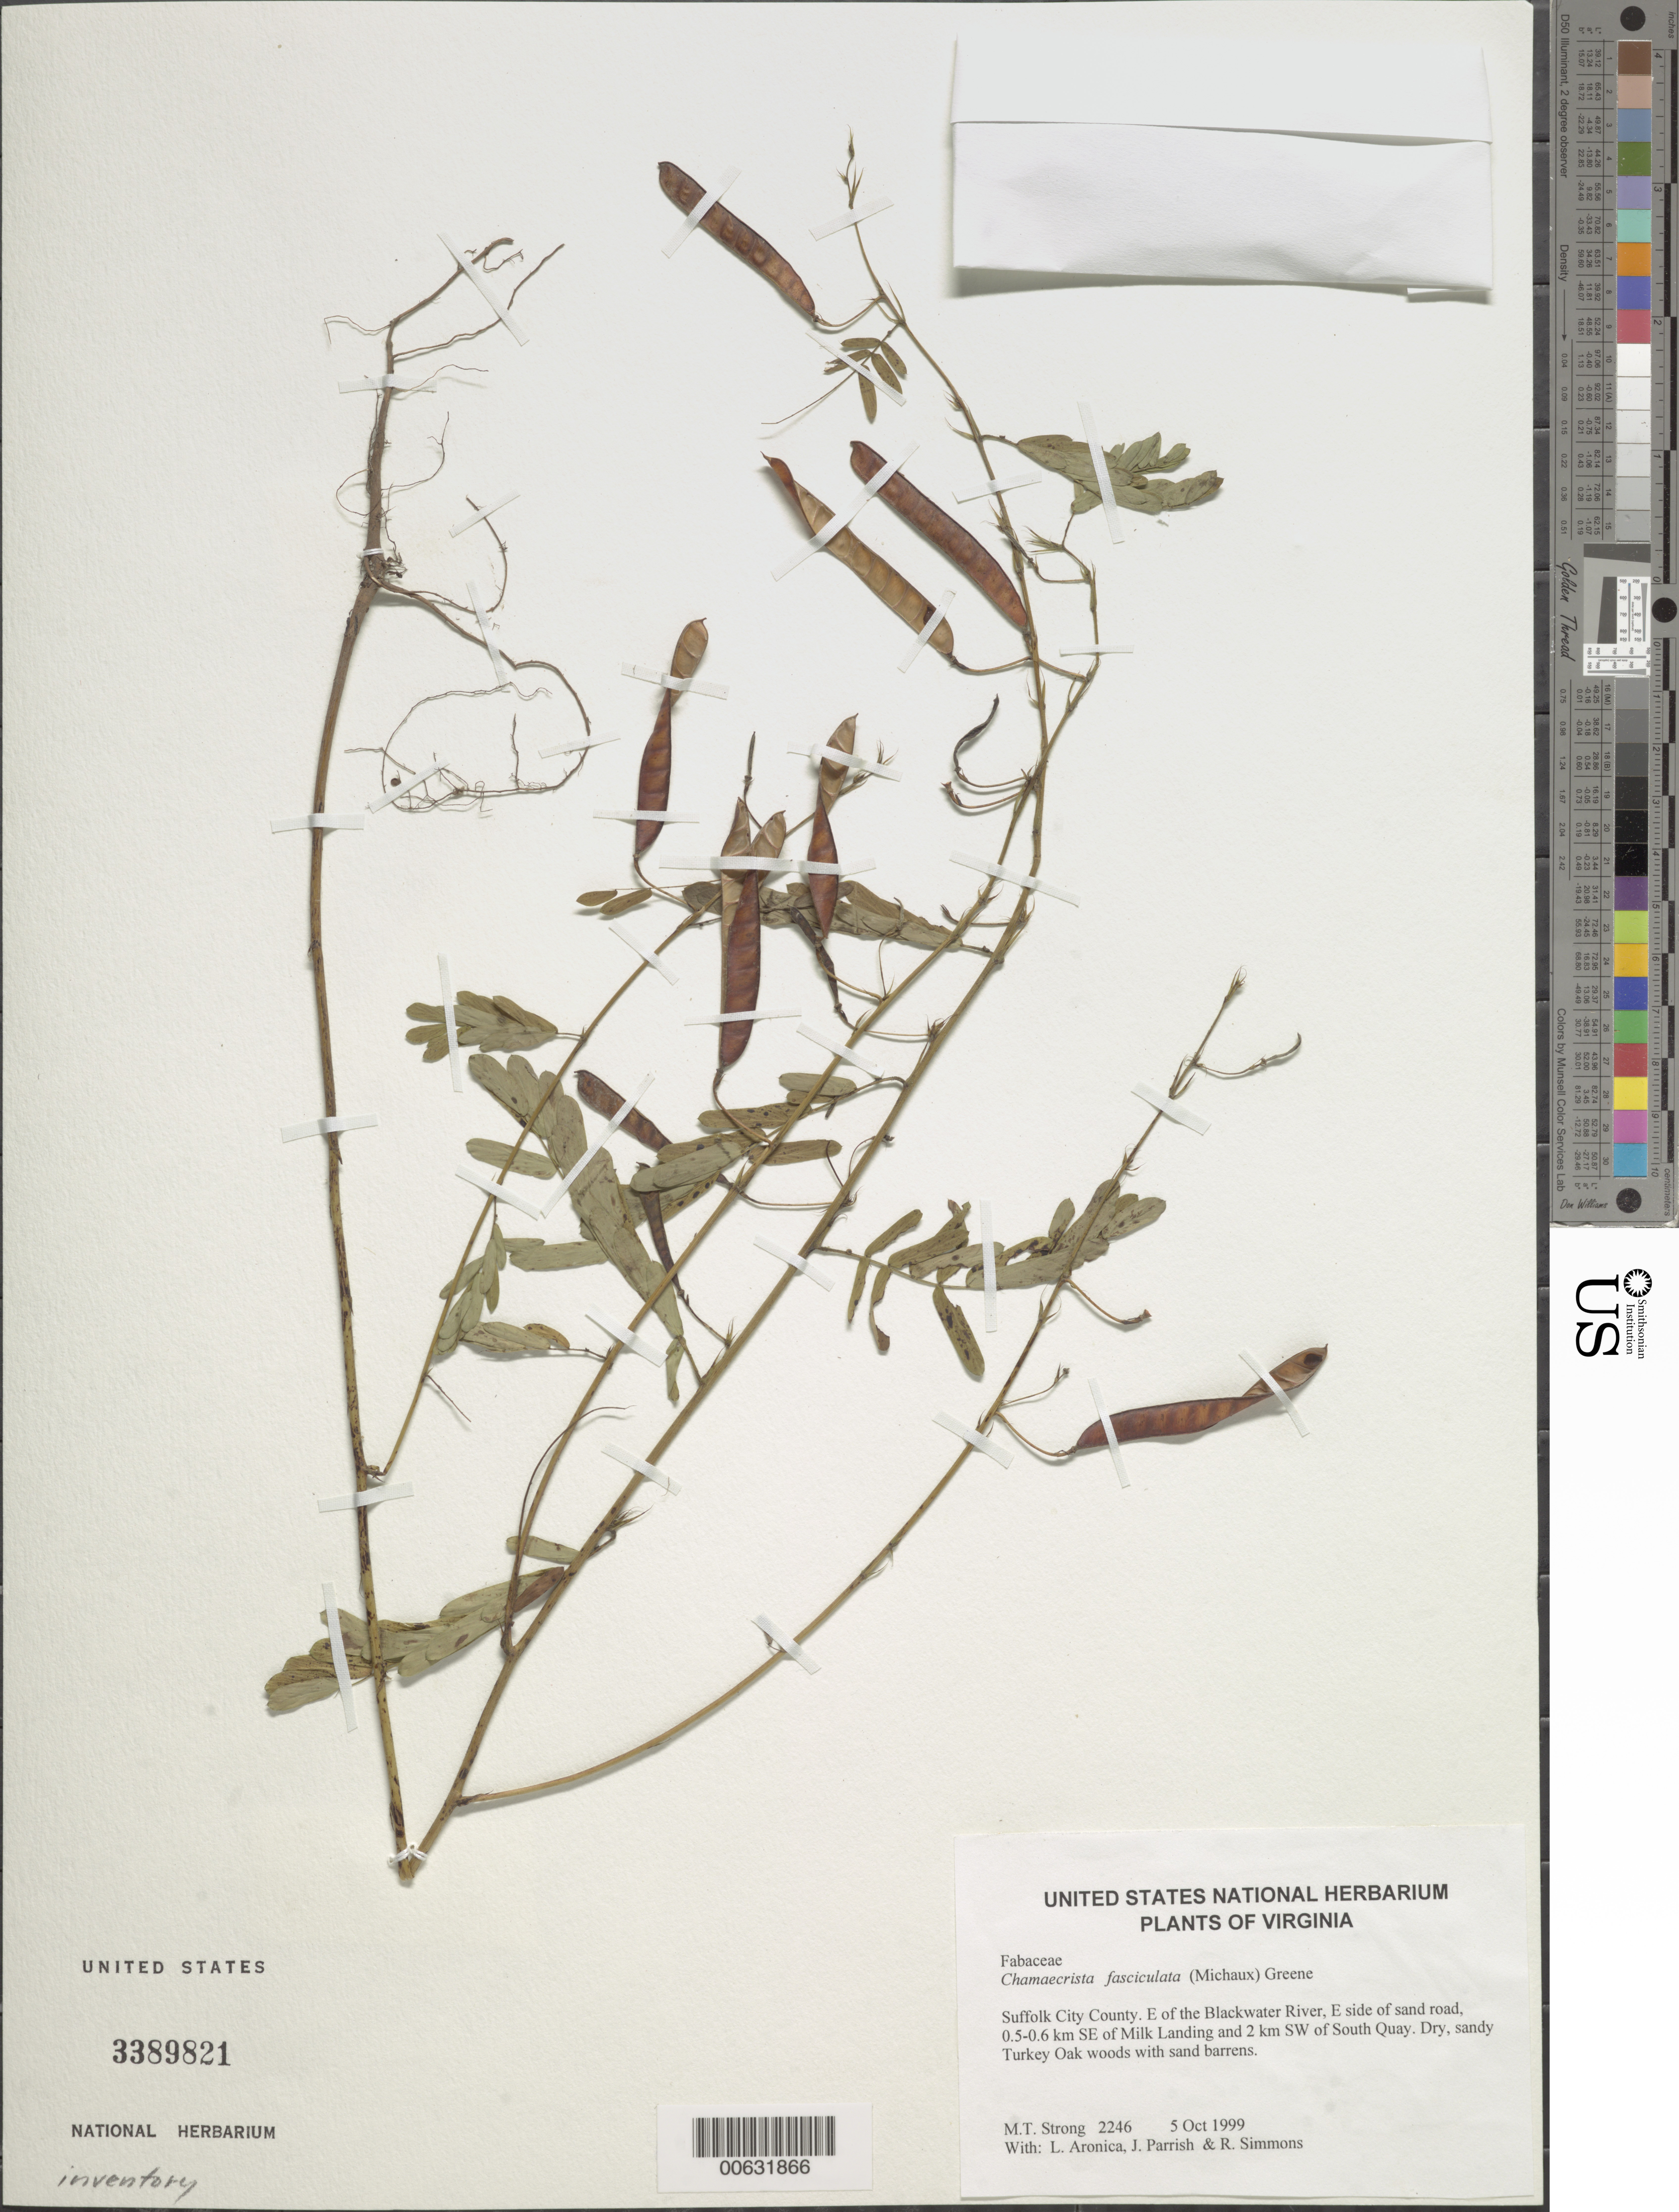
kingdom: Plantae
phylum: Tracheophyta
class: Magnoliopsida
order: Fabales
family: Fabaceae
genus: Chamaecrista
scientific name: Chamaecrista fasciculata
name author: (Michx.) Greene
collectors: M. T. Strong, L. Aronica, J. Parrish & R. Simmons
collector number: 2246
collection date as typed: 05 Oct 1999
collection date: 1999-10-05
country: United States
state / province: Virginia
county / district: City of Suffolk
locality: E of the blackwater river, se of milk landing, sw of south quay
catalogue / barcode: US 3389821